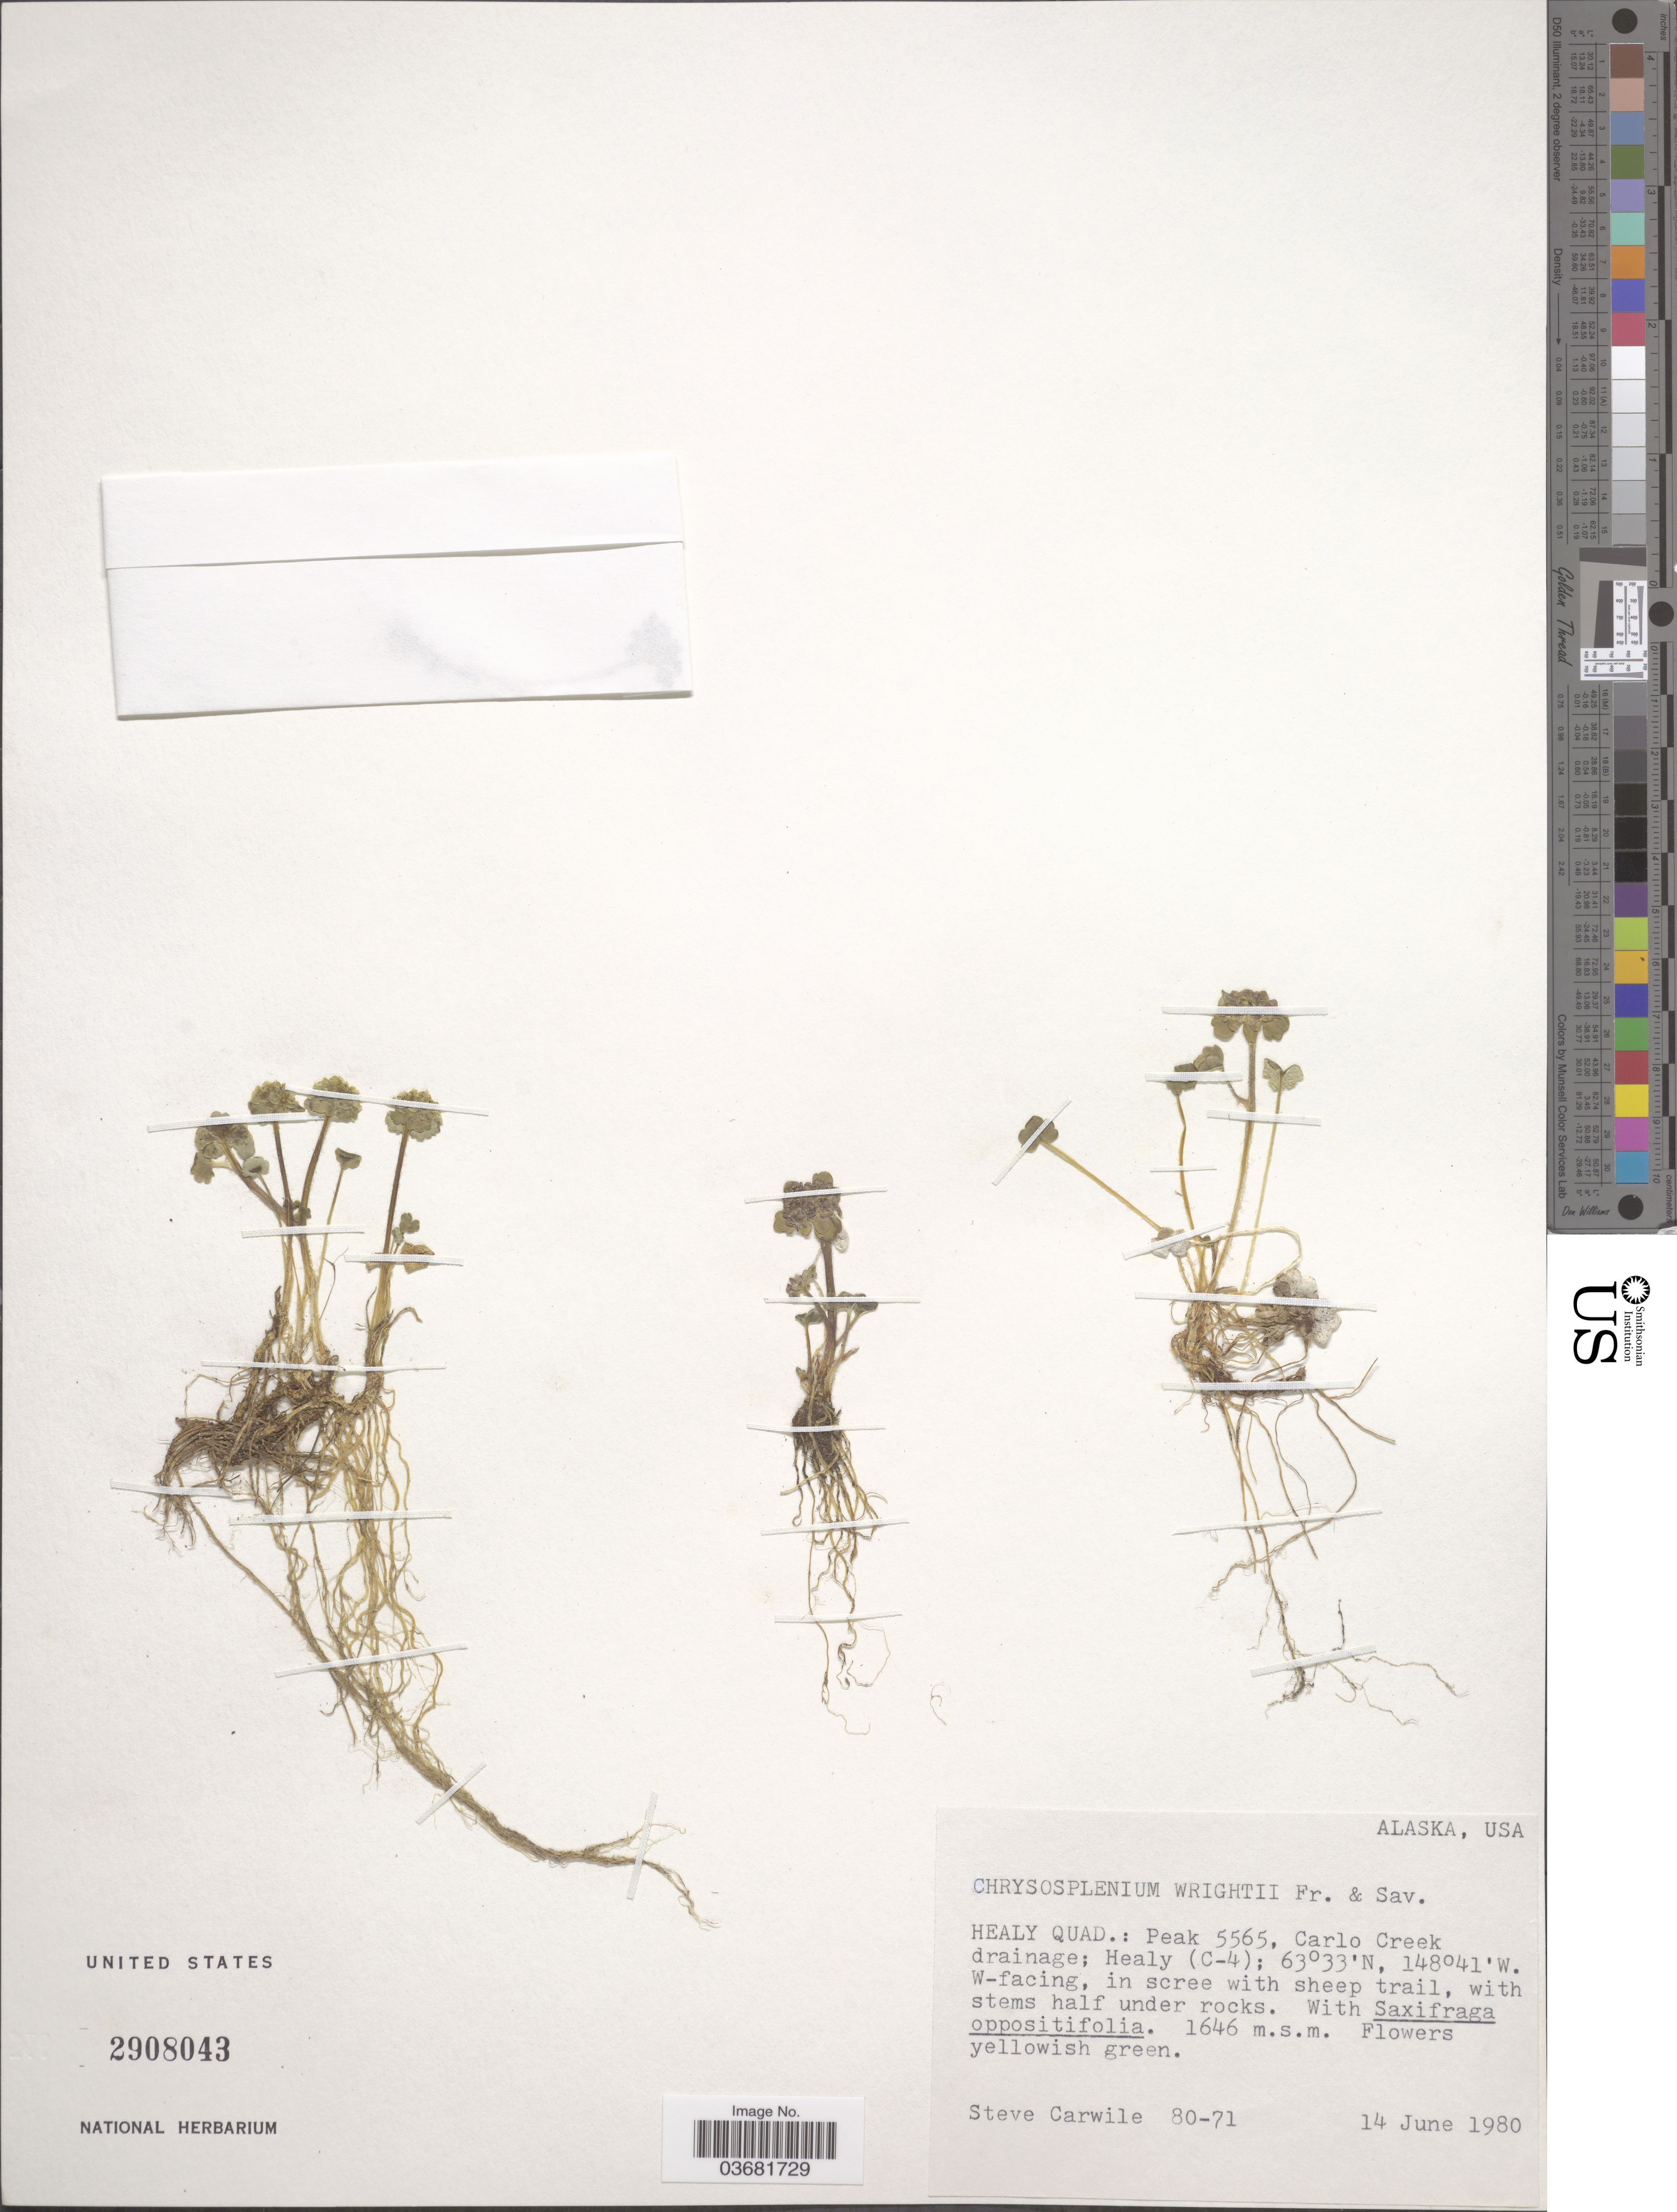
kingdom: Plantae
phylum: Tracheophyta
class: Magnoliopsida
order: Saxifragales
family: Saxifragaceae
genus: Chrysosplenium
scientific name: Chrysosplenium wrightii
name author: Franch. & Sav.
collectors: S. Carwile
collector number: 80-71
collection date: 1980-06-14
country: United States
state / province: Alaska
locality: Healy Quad.: Peak 5565, Carlo Creek drainage; Healy (C-4); W-facing.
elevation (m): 1646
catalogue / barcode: US 2908043